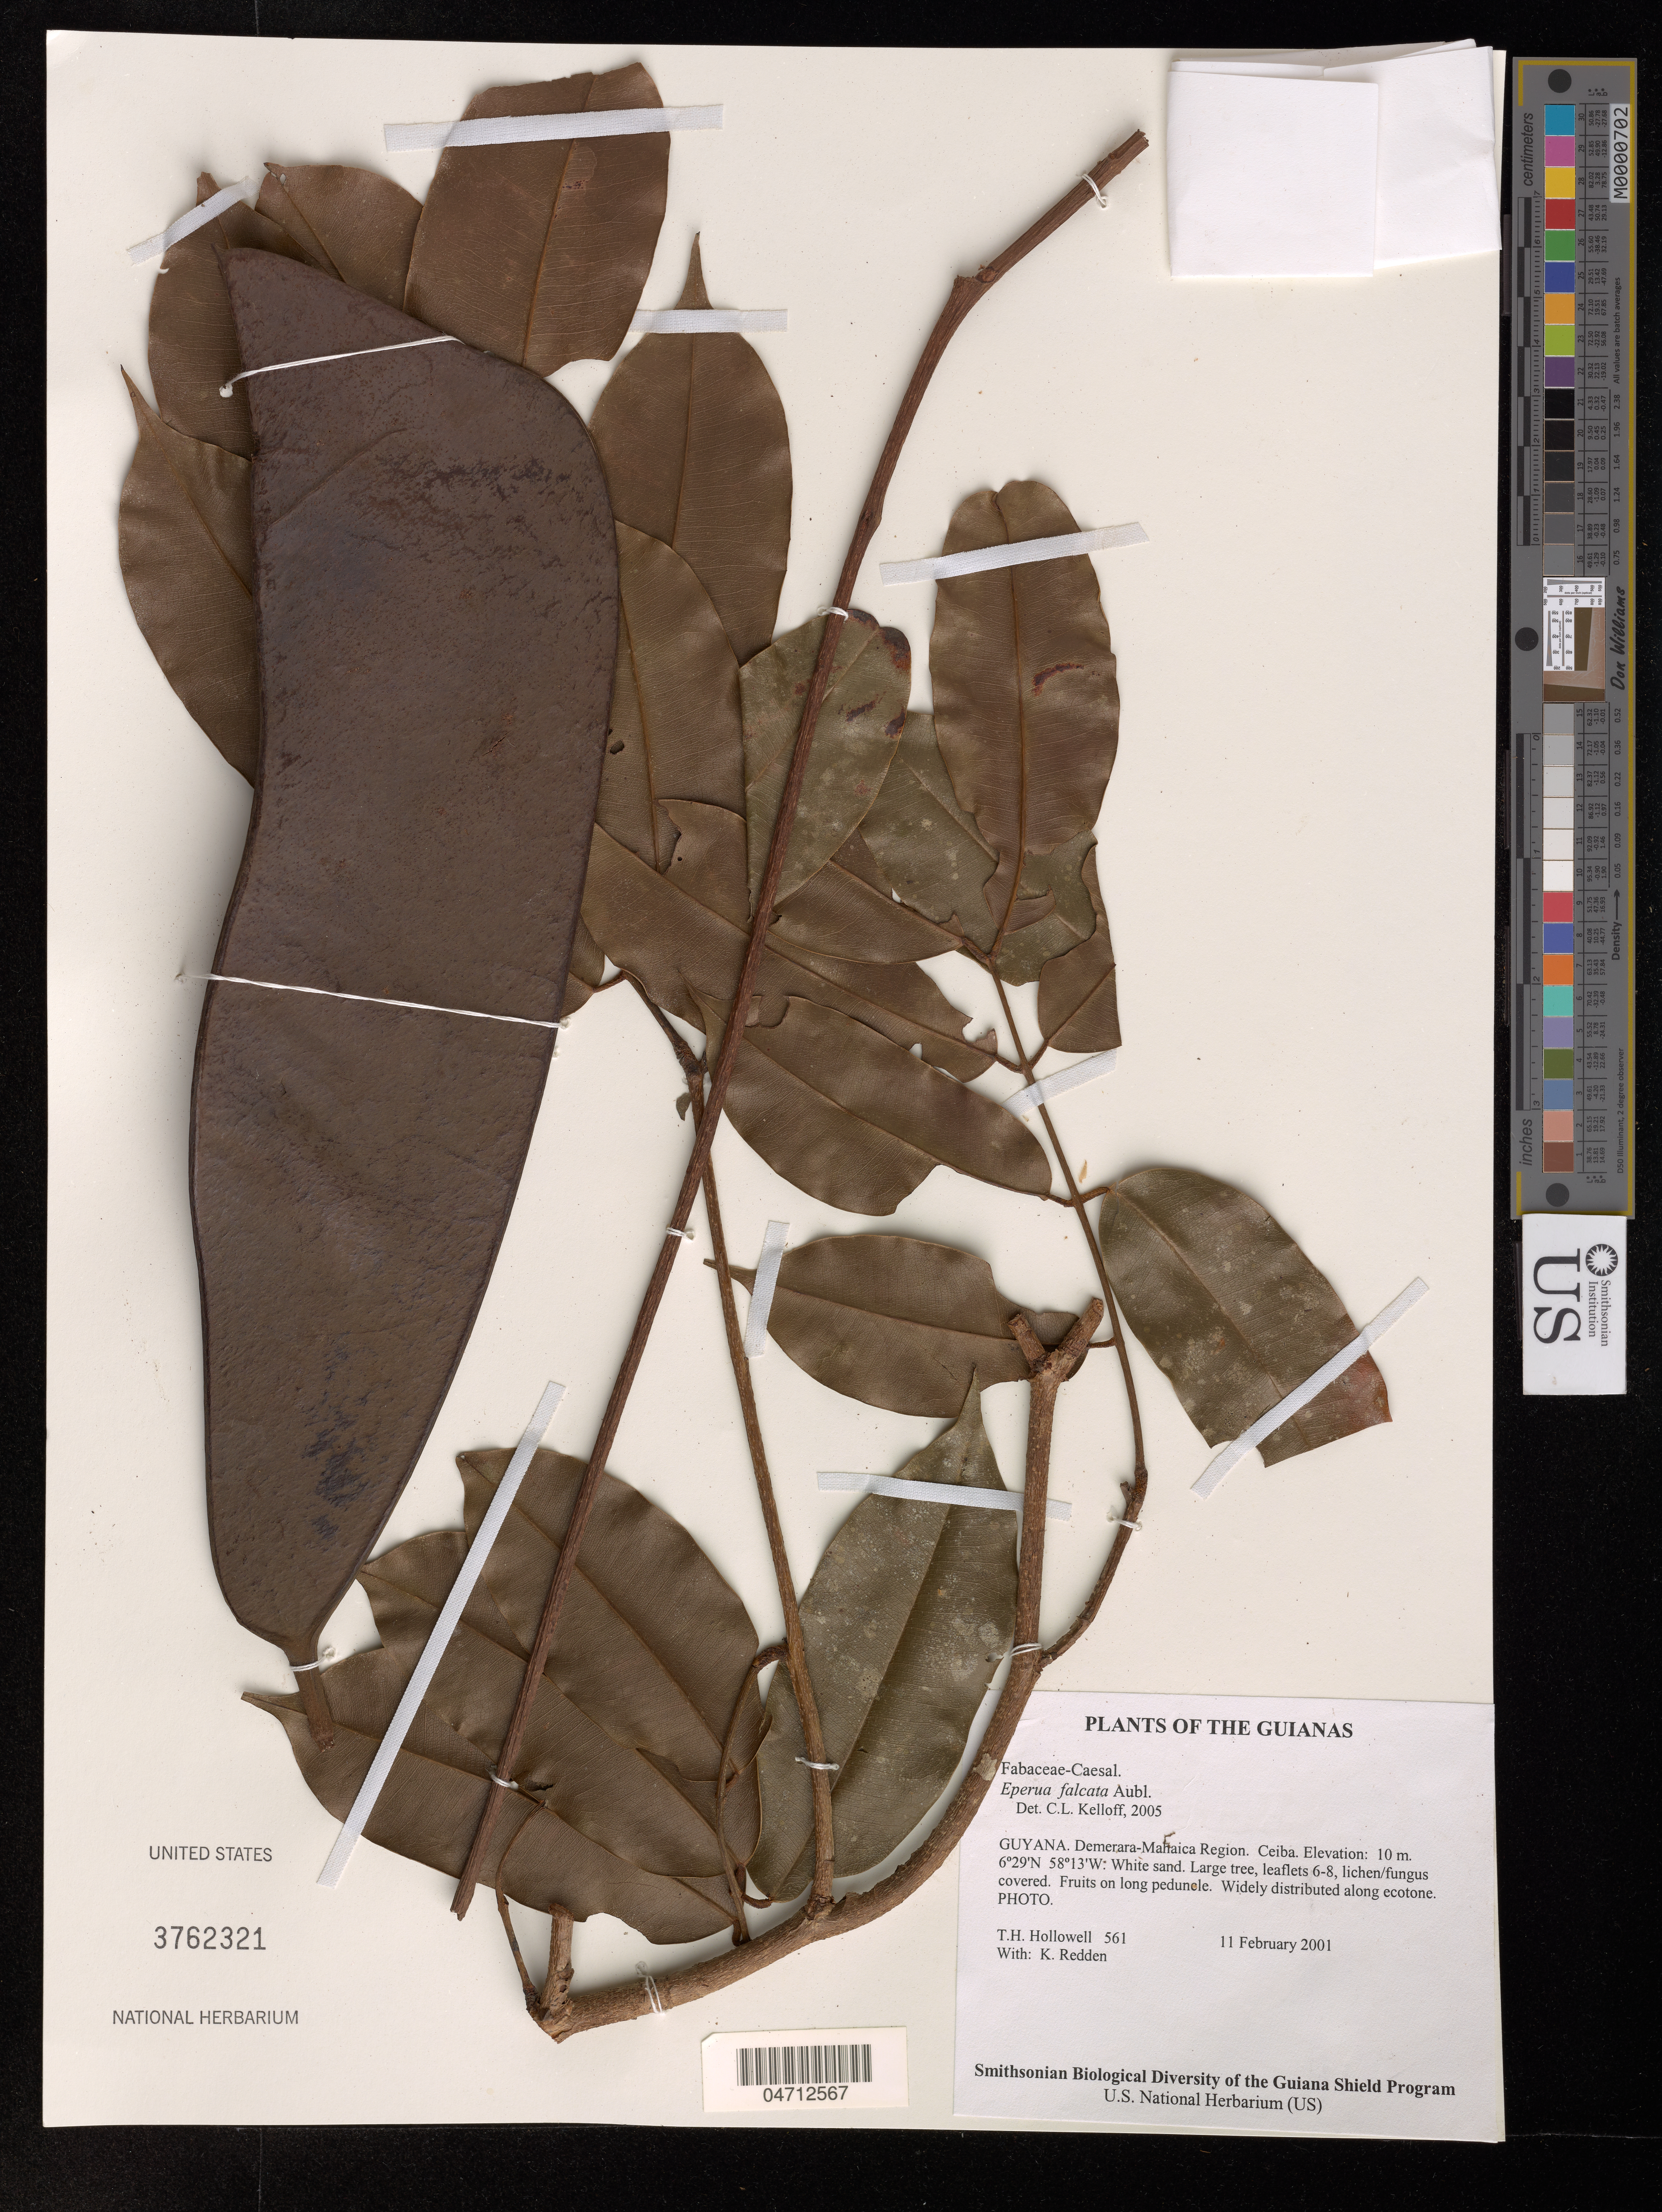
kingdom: Plantae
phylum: Tracheophyta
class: Magnoliopsida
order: Fabales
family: Fabaceae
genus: Eperua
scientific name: Eperua falcata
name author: Aubl.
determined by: Kelloff, Carol L., (US), Smithsonian Institution - National Museum of Natural History (UNITED STATES)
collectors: T. Hollowell & K. M. Redden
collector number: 561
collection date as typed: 11 February 2001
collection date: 2001-02-11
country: Guyana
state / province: Demerara-Mahaica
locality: Ceiba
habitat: White sand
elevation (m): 10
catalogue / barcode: US 3762321